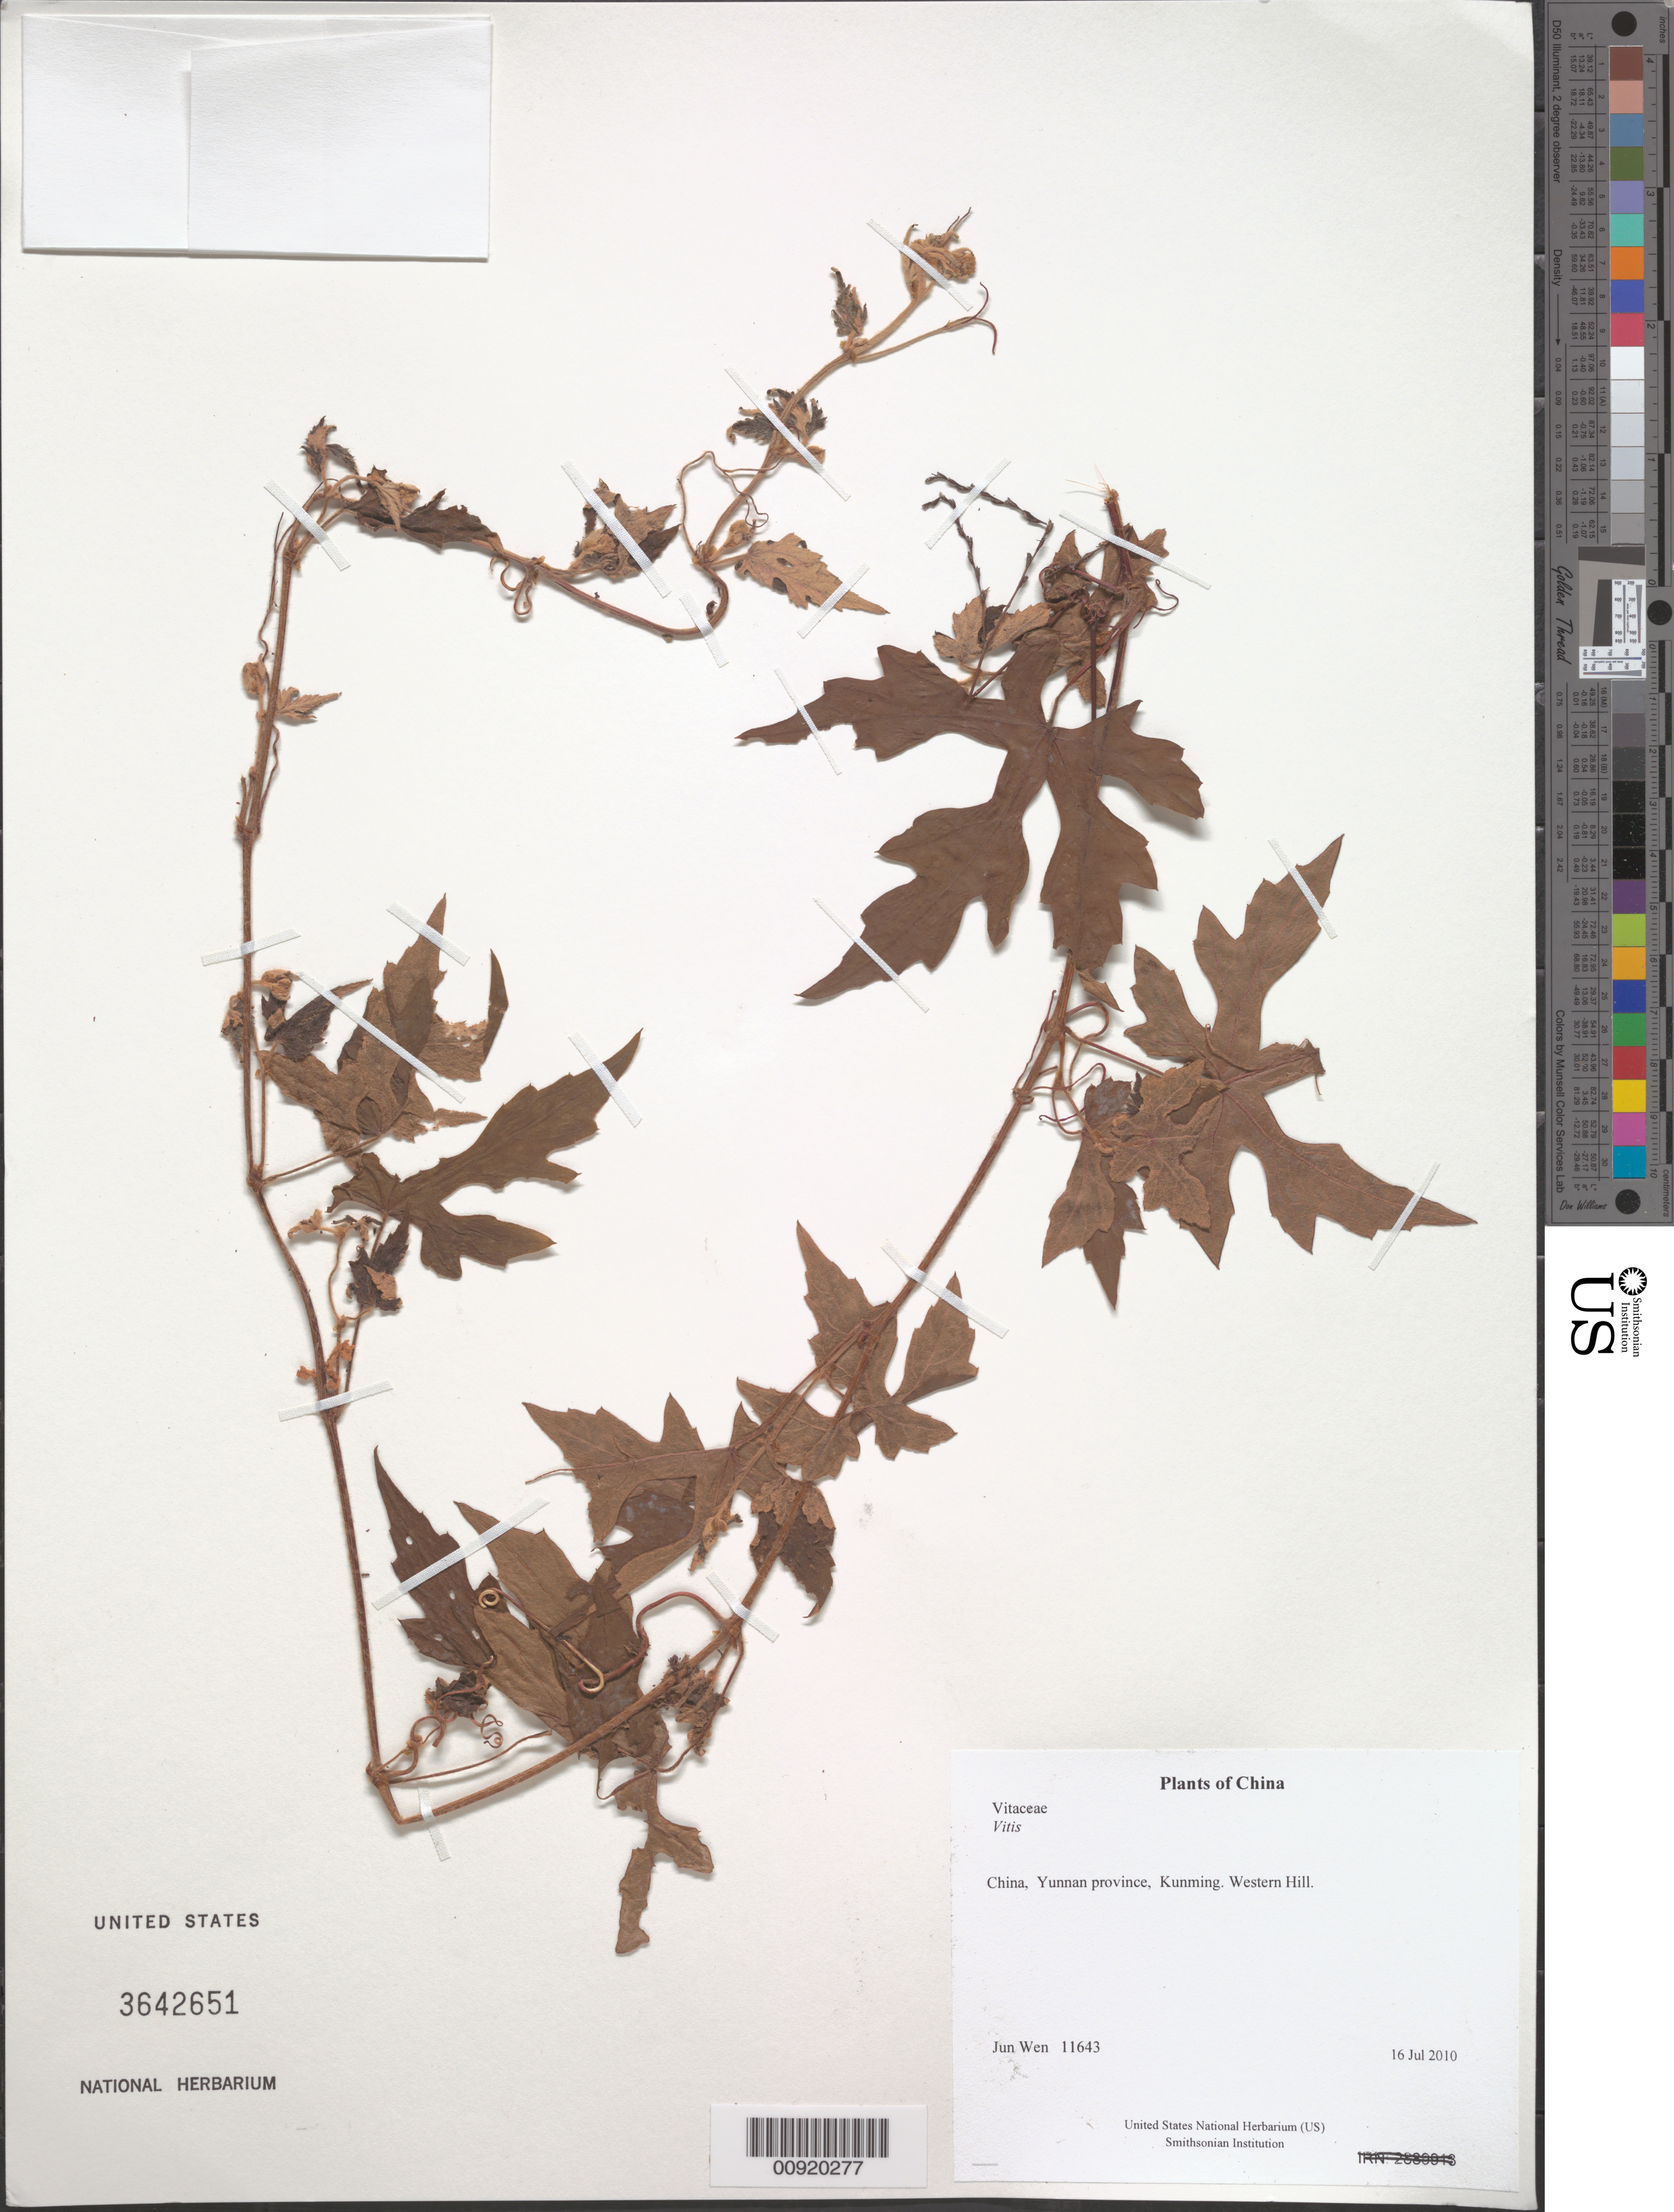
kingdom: Plantae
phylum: Tracheophyta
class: Magnoliopsida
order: Vitales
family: Vitaceae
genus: Vitis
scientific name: Vitis sp.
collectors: J. Wen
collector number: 11643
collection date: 2010-07-16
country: China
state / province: Yunnan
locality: Kunming, Western Hill.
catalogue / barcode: US 3642651